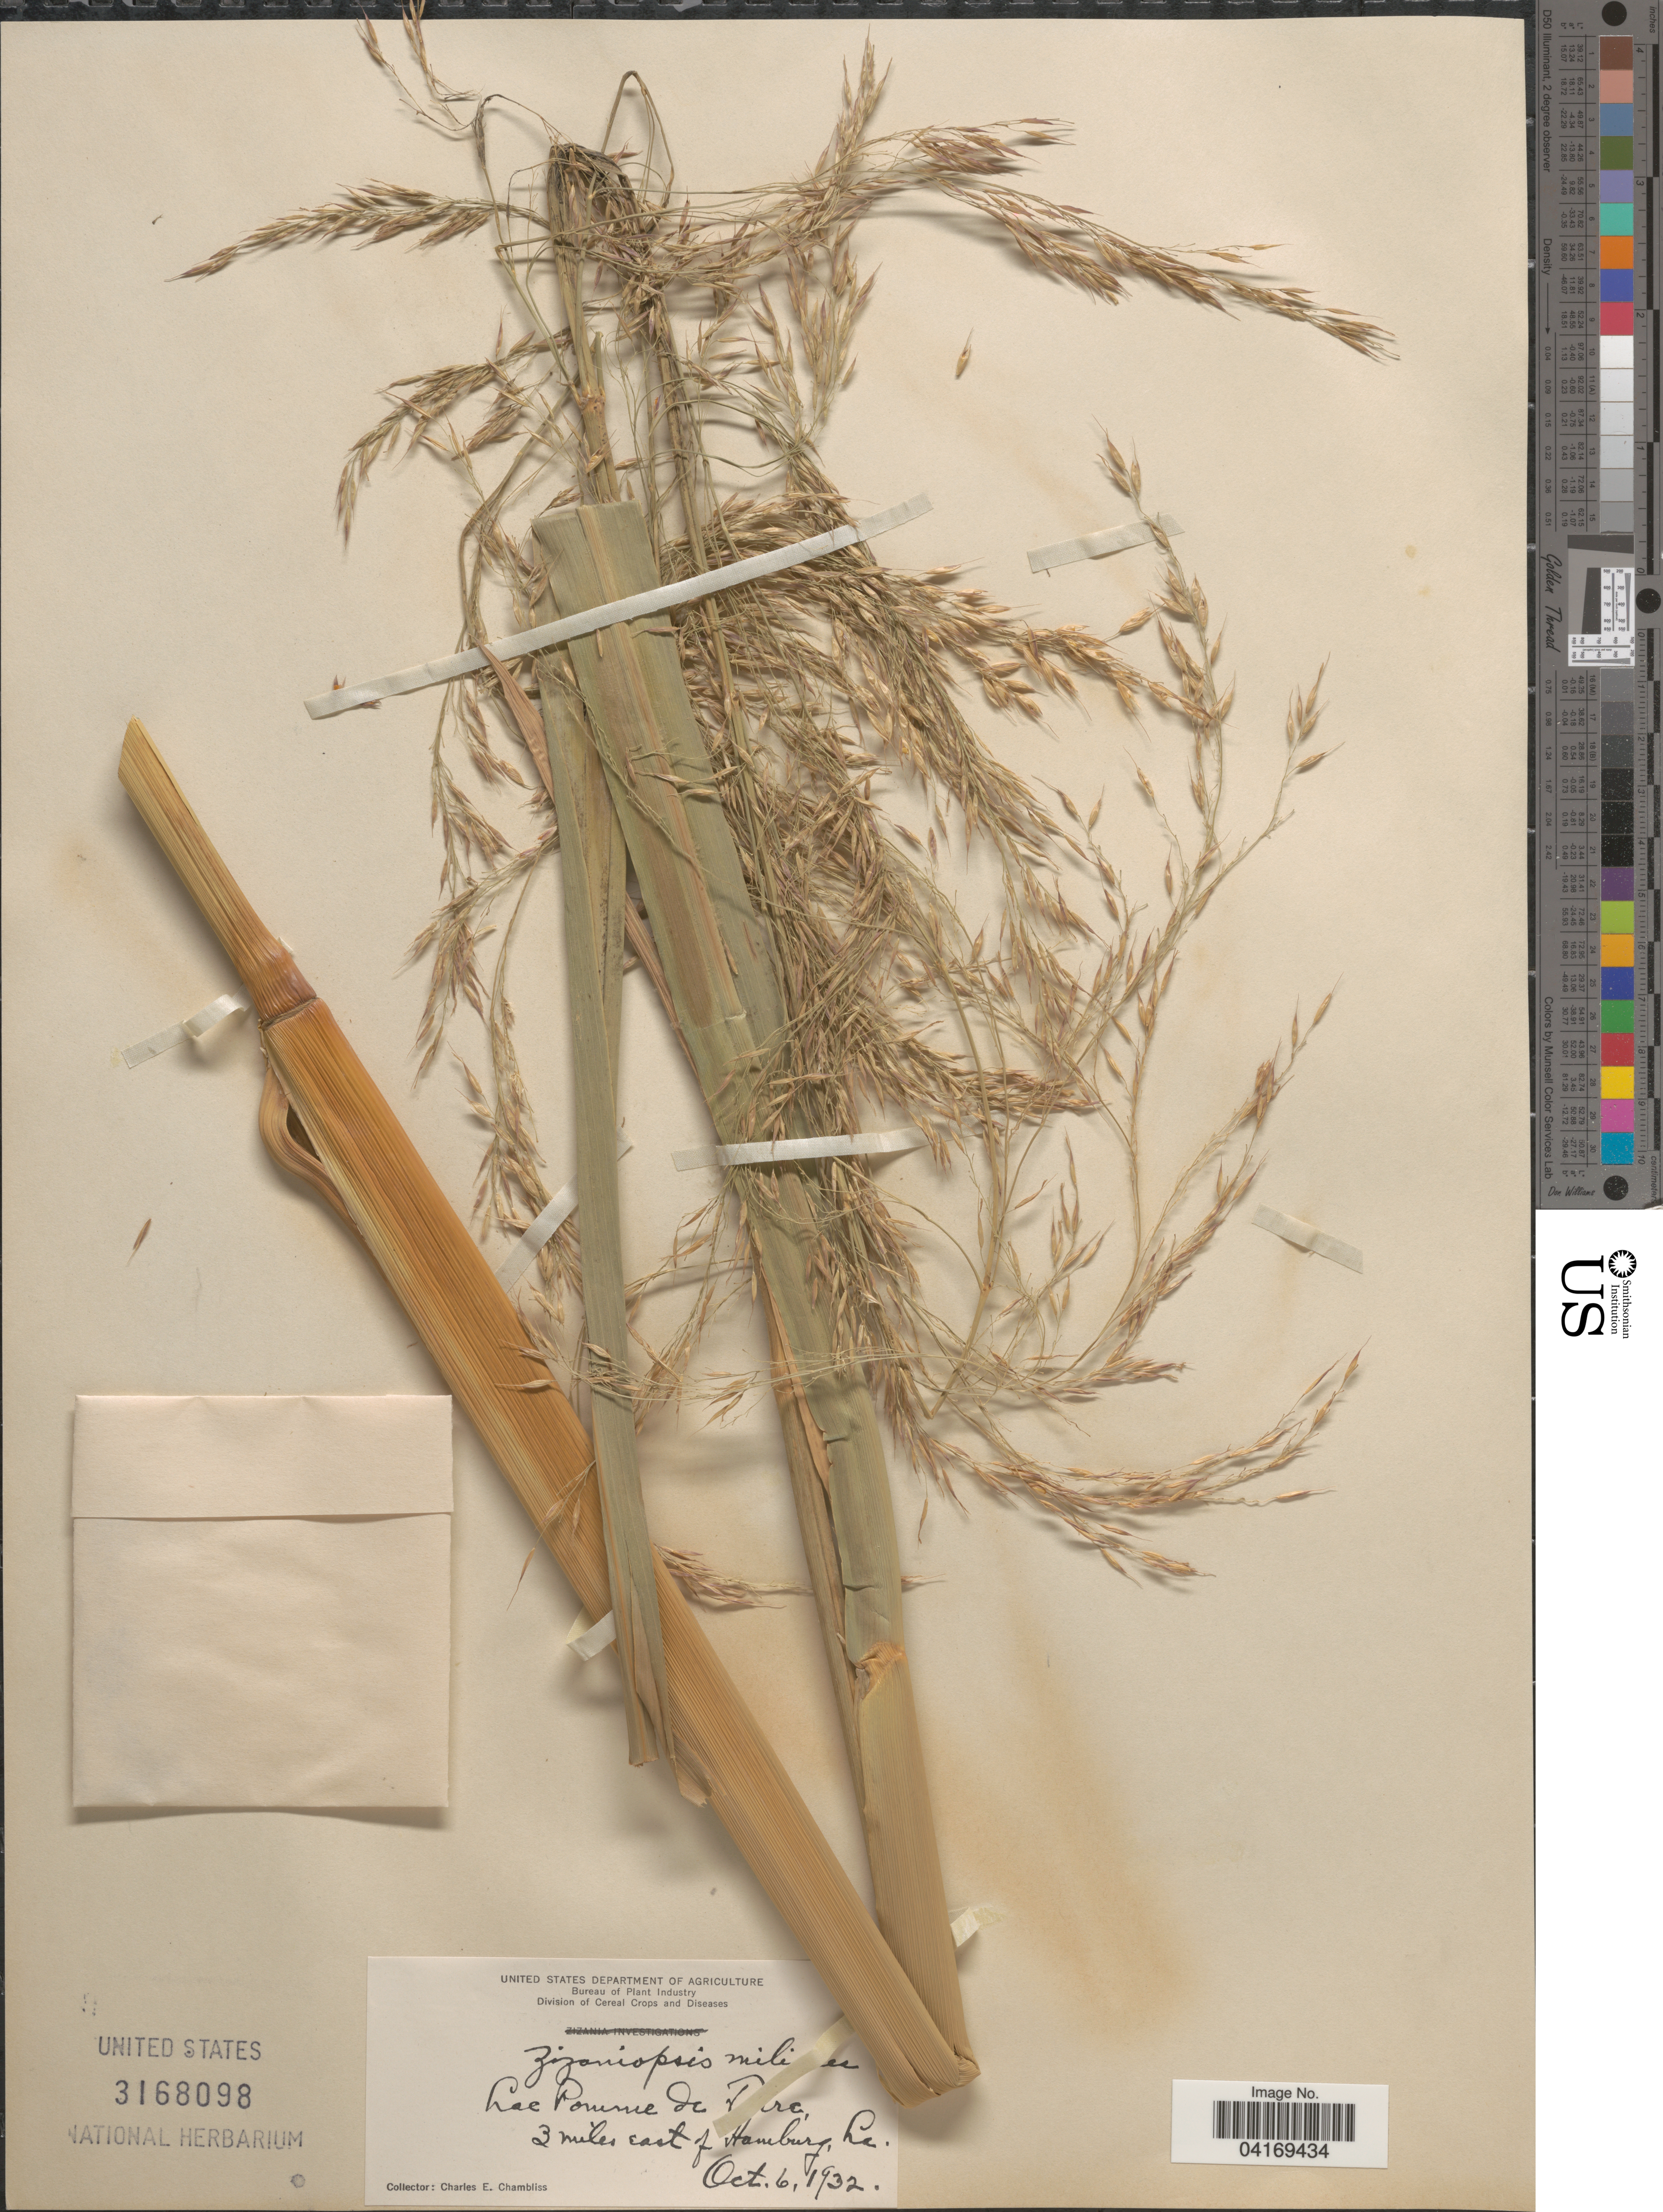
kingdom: Plantae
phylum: Tracheophyta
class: Liliopsida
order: Poales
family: Poaceae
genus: Zizaniopsis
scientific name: Zizaniopsis miliacea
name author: (Michx.) Döll & Asch.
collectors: C. Chambliss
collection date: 1932-10-06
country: United States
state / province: Louisiana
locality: Lac Pomme de Terre, 3 miles east of Hamburg.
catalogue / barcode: US 3168098